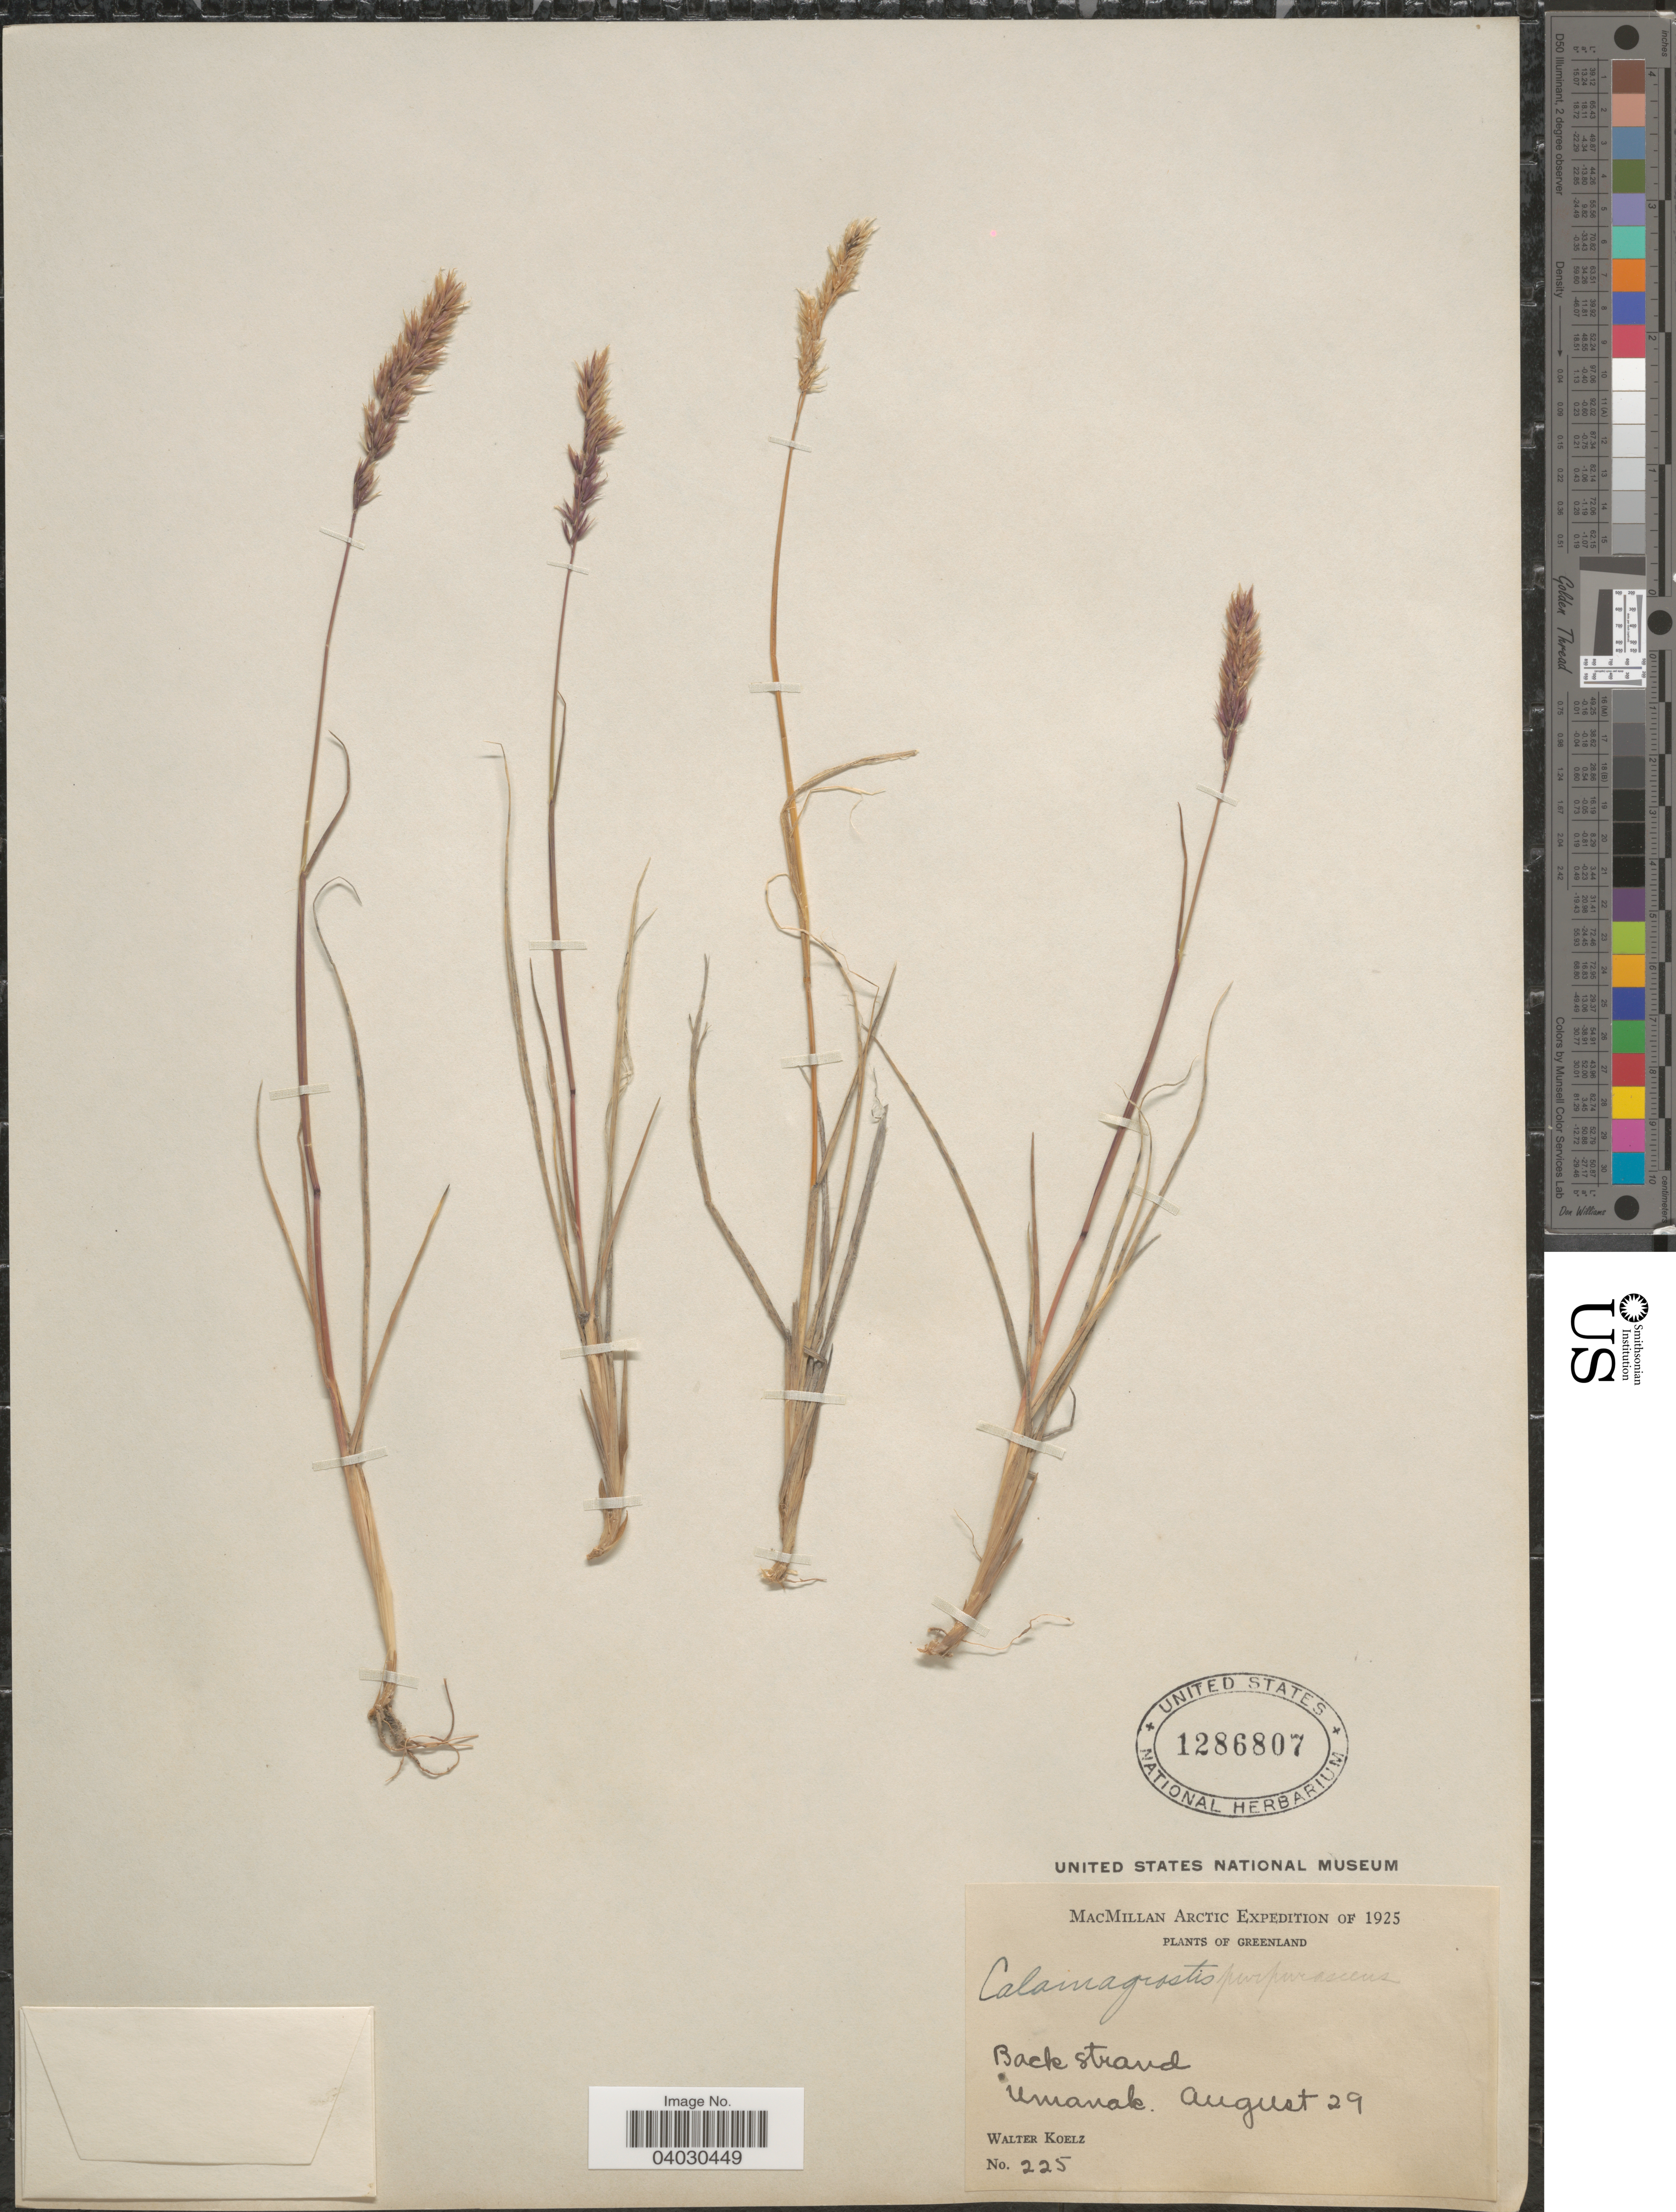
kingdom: Plantae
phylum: Tracheophyta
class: Liliopsida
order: Poales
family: Poaceae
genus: Calamagrostis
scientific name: Calamagrostis purpurascens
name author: R. Br.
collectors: W. N. Koelz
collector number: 225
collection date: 1925-08-29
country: Greenland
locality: Umanak.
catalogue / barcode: US 1286807